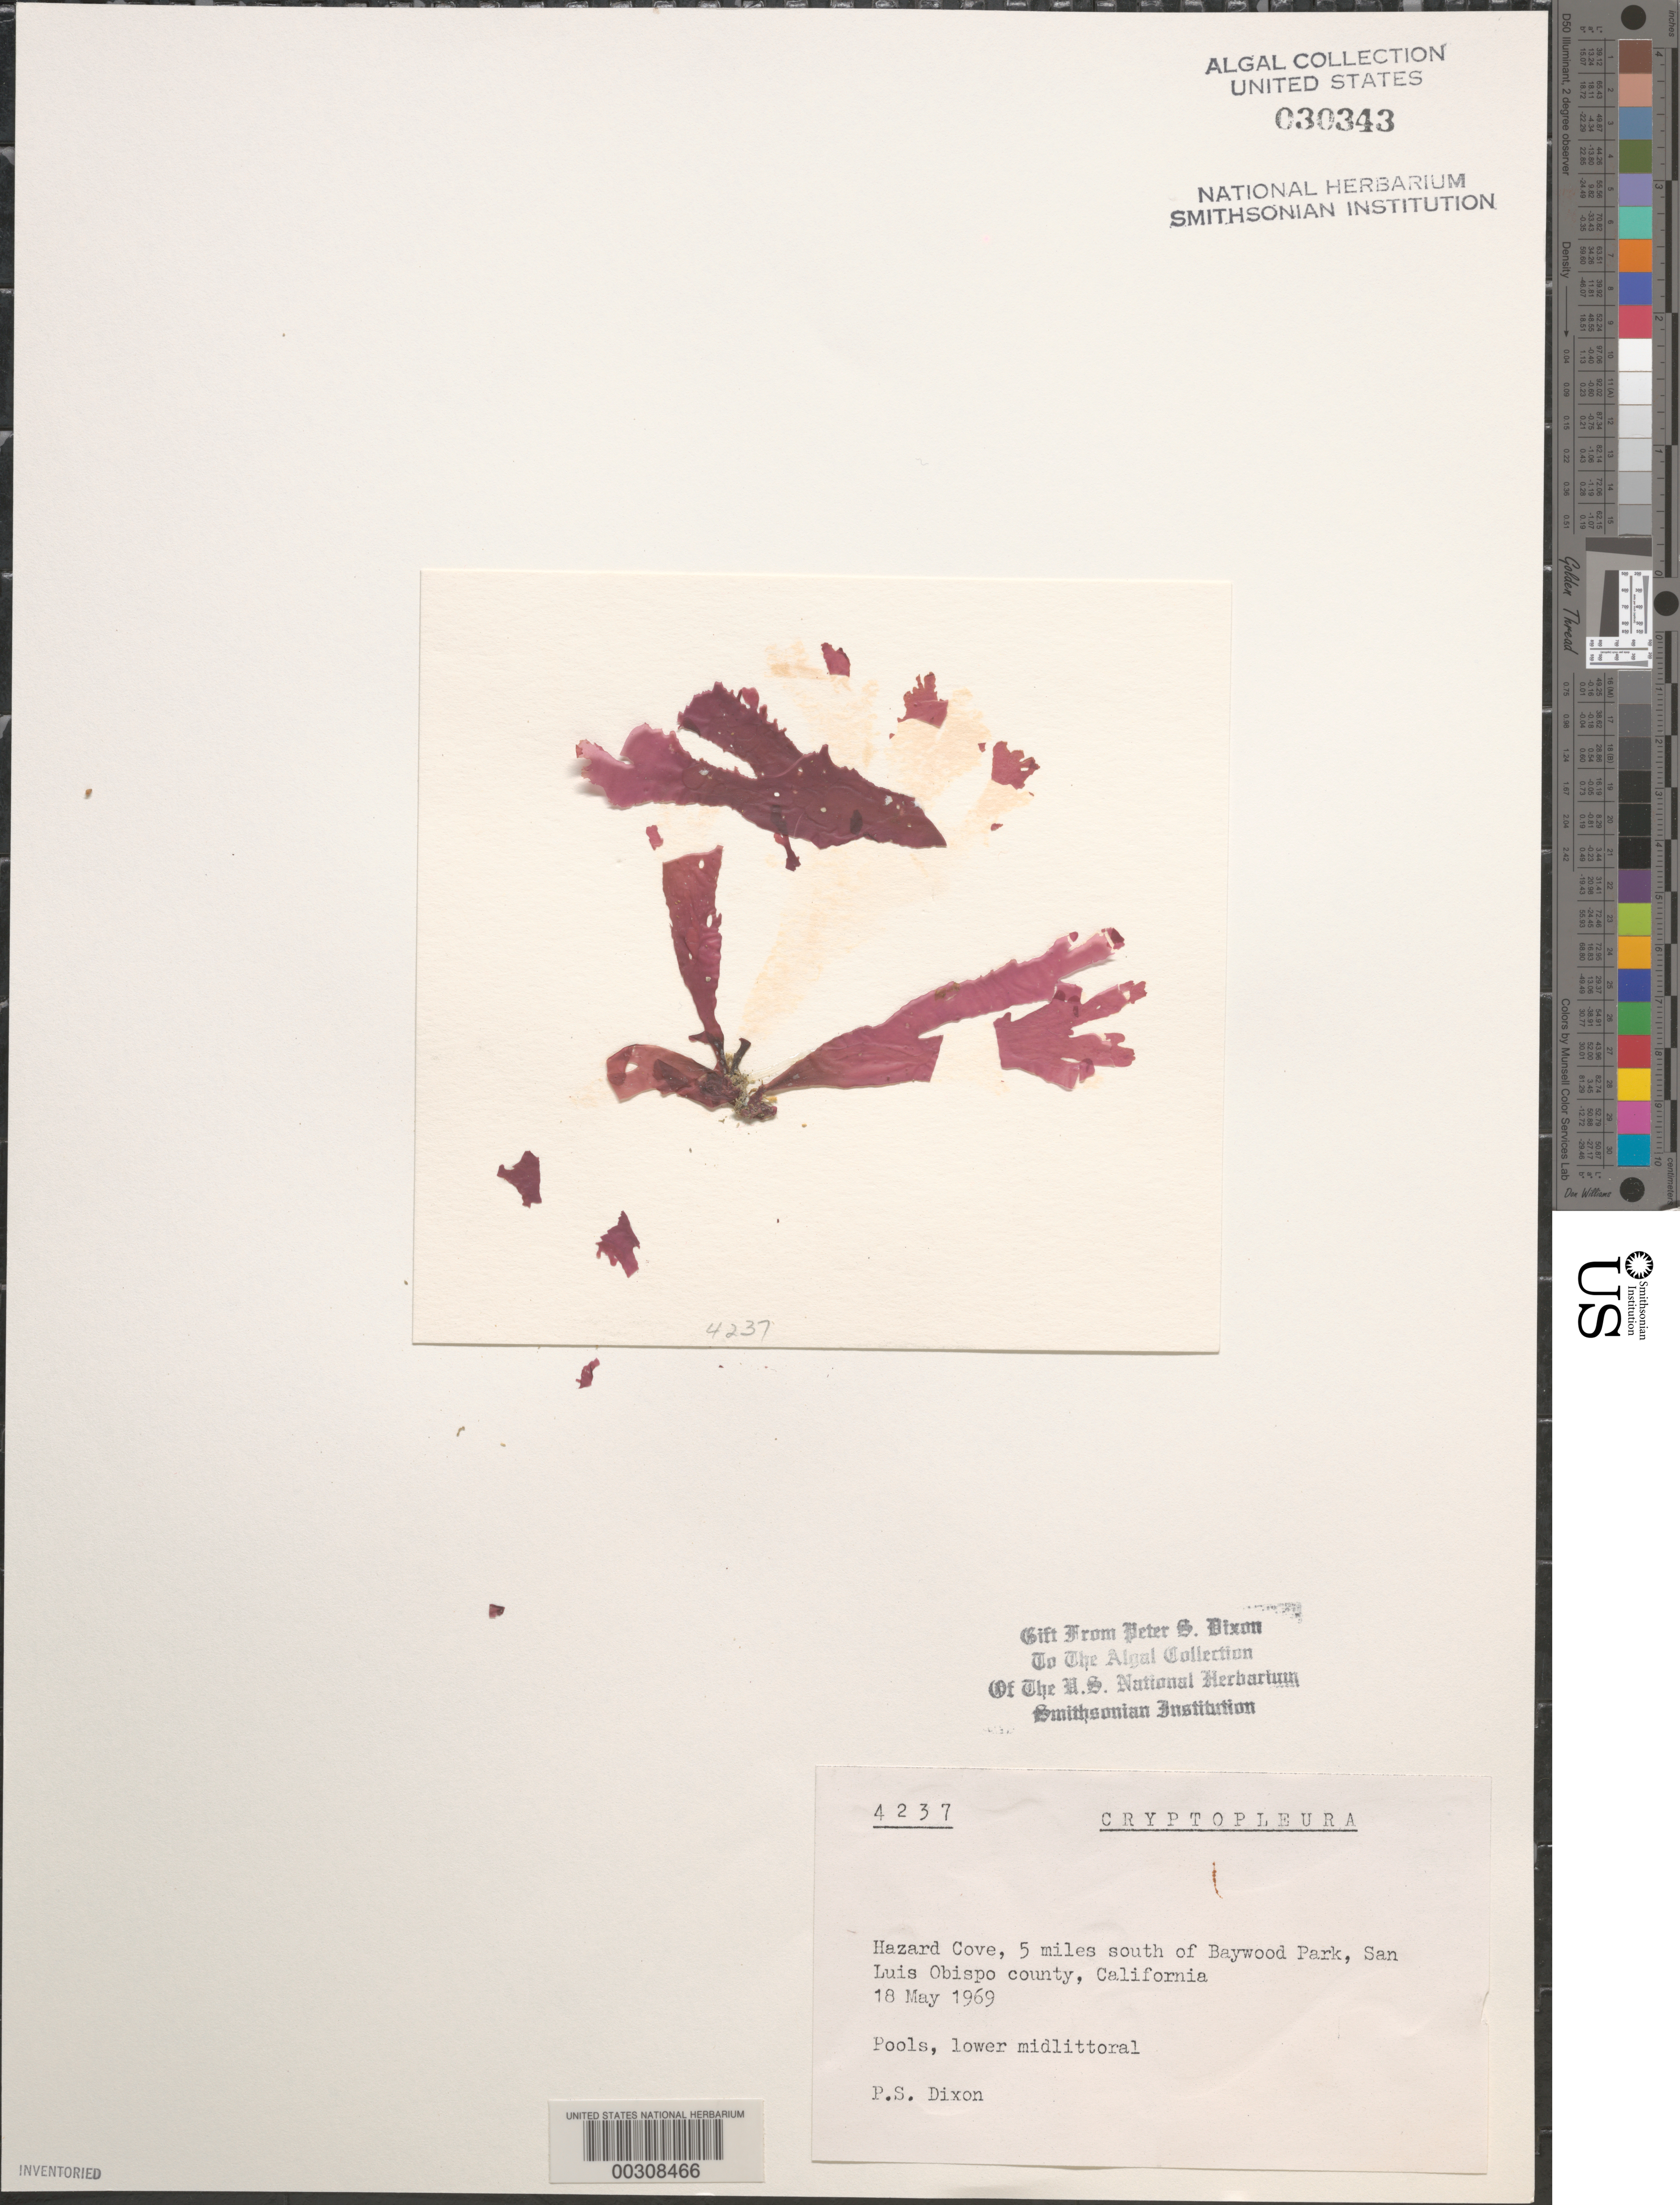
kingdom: Plantae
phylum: Rhodophyta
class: Florideophyceae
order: Ceramiales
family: Delesseriaceae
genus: Cryptopleura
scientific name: Cryptopleura sp.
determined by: Dixon, P. S.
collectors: P. S. Dixon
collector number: PSD 4237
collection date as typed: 18 May 1969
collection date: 1969-05-18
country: United States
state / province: California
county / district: San Luis Obispo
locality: Hazard Cove, 5 miles south of Baywood Park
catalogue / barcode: US 30343